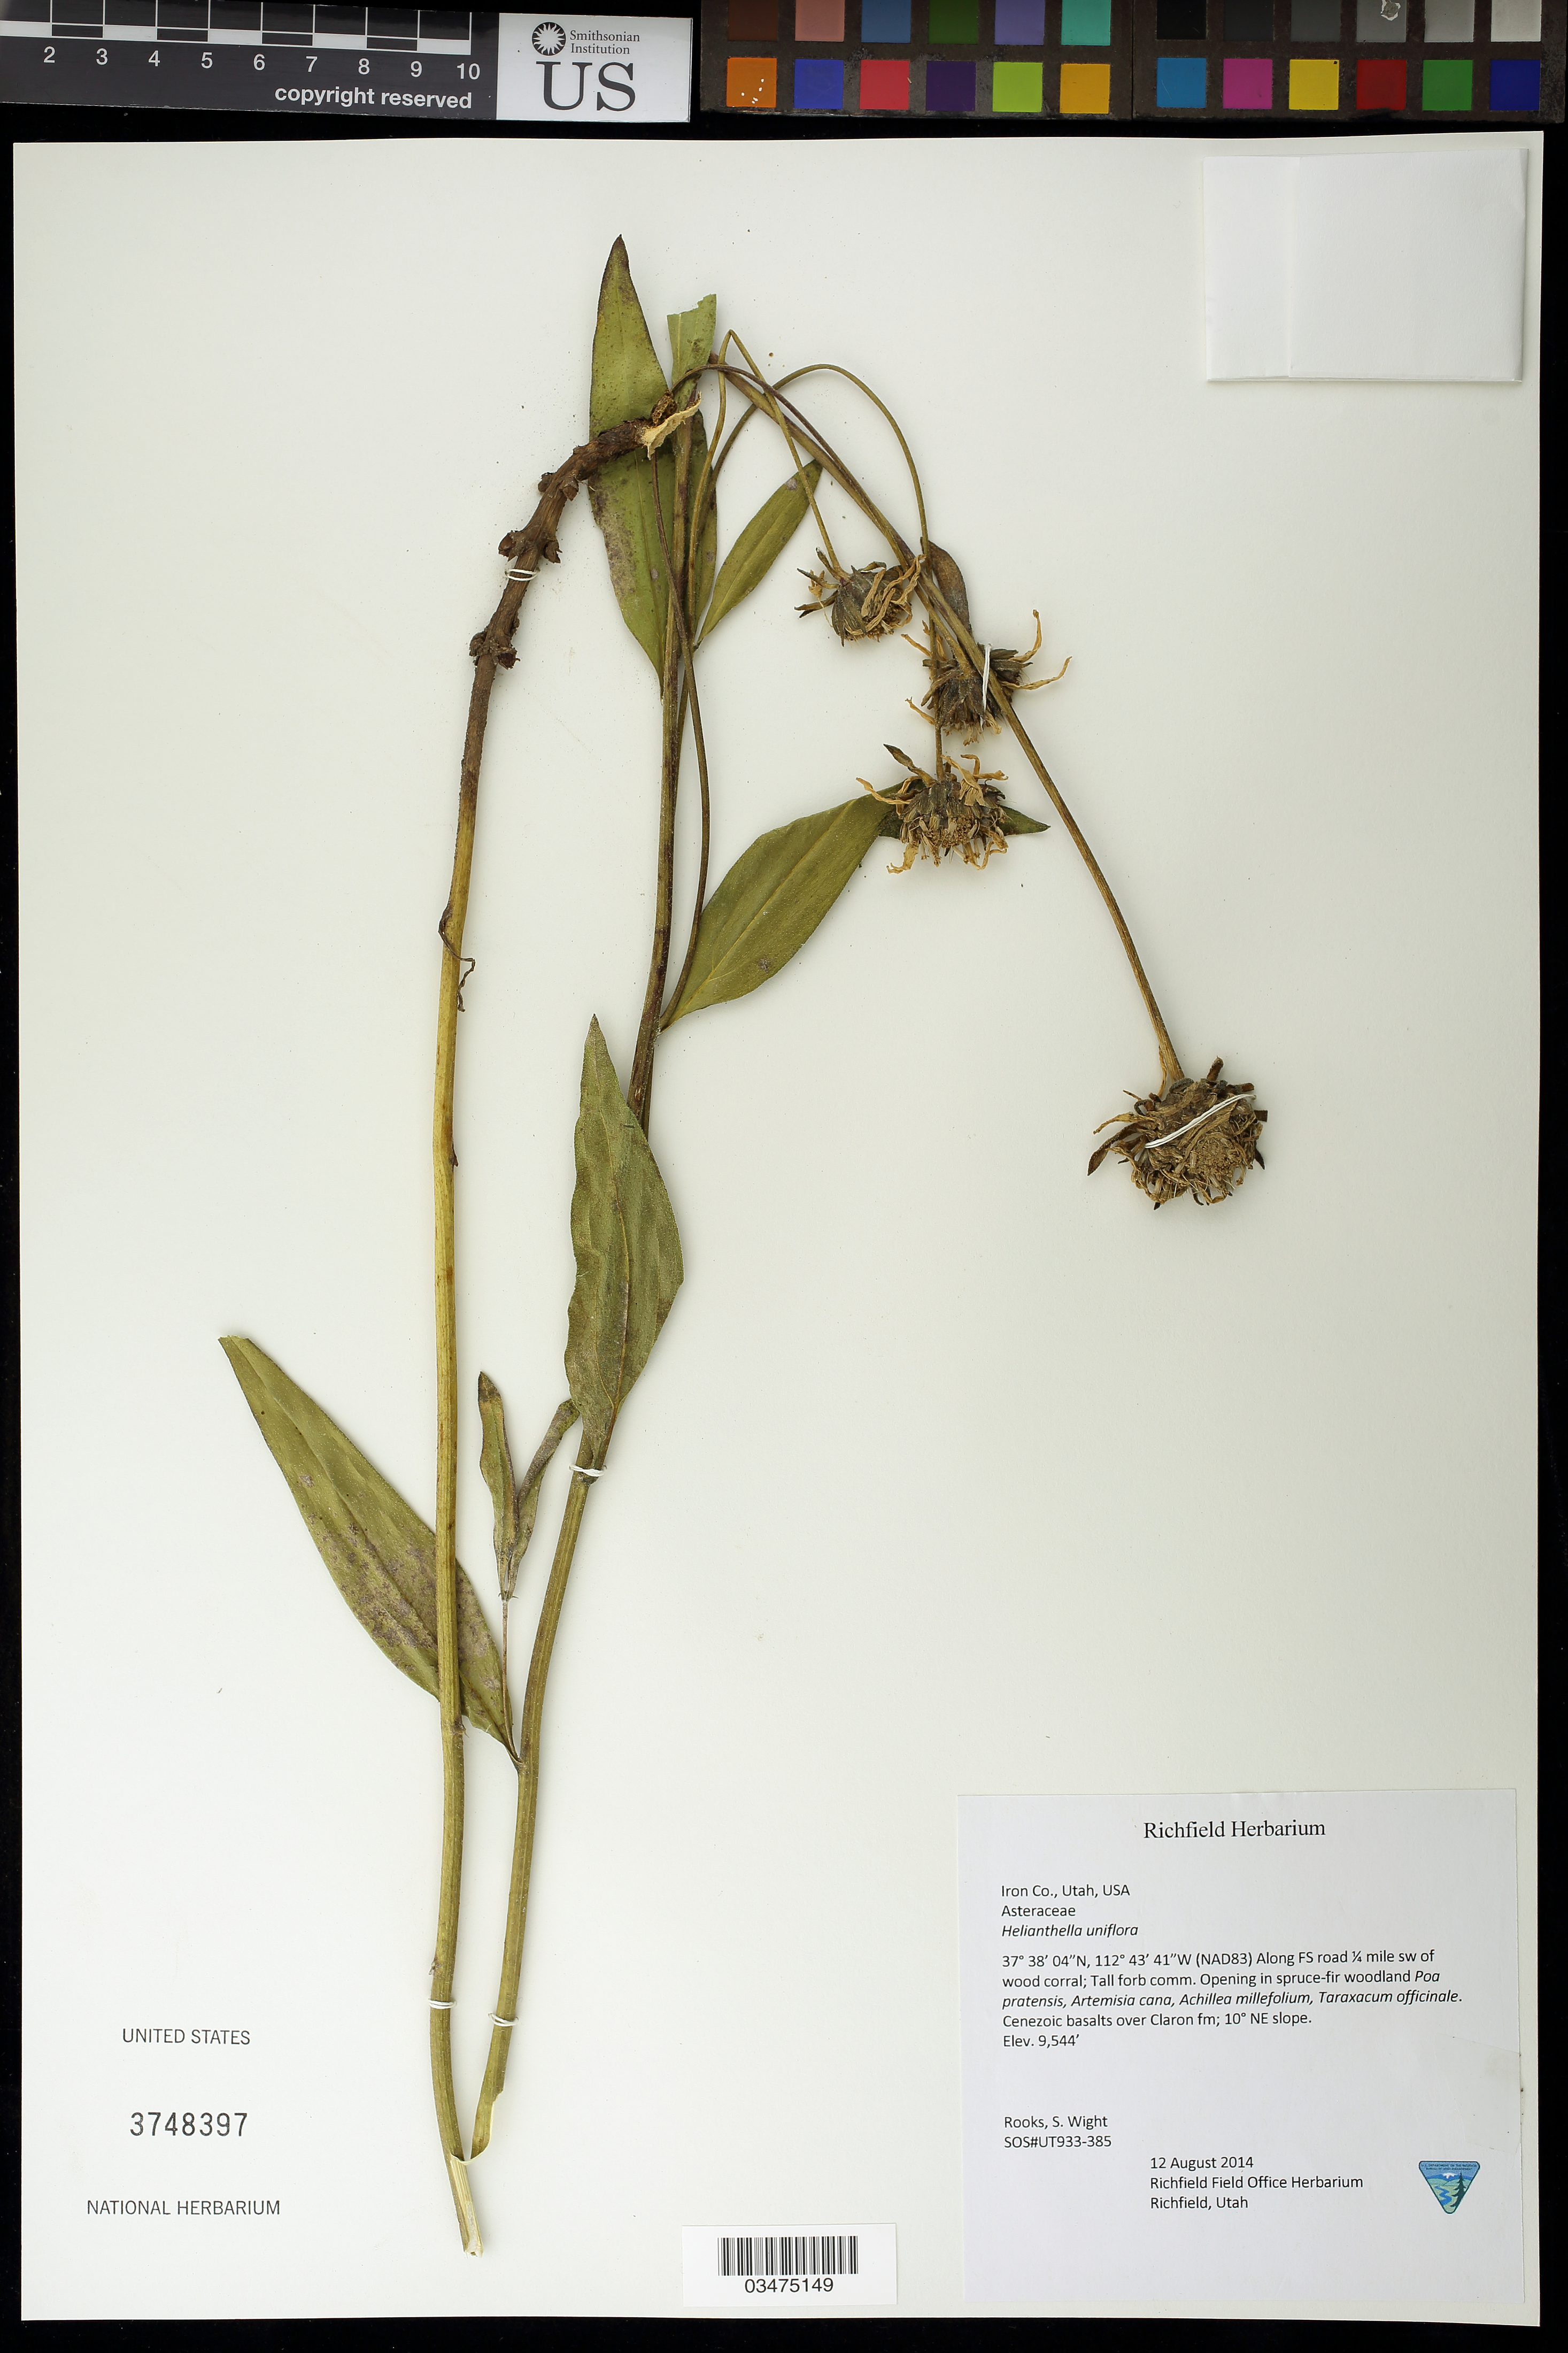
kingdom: Plantae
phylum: Tracheophyta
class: Magnoliopsida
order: Asterales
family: Asteraceae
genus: Helianthella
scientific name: Helianthella uniflora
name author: Torr. & A. Gray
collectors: -. Rooks & S. Wight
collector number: UT933-385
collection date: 2014-08-12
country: United States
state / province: Utah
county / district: Iron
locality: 1/4 mi. SW of wood corral., along FS road.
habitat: Cenezoic basalts over Claron fm. Tall forb community.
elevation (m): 2909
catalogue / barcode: US 3748397